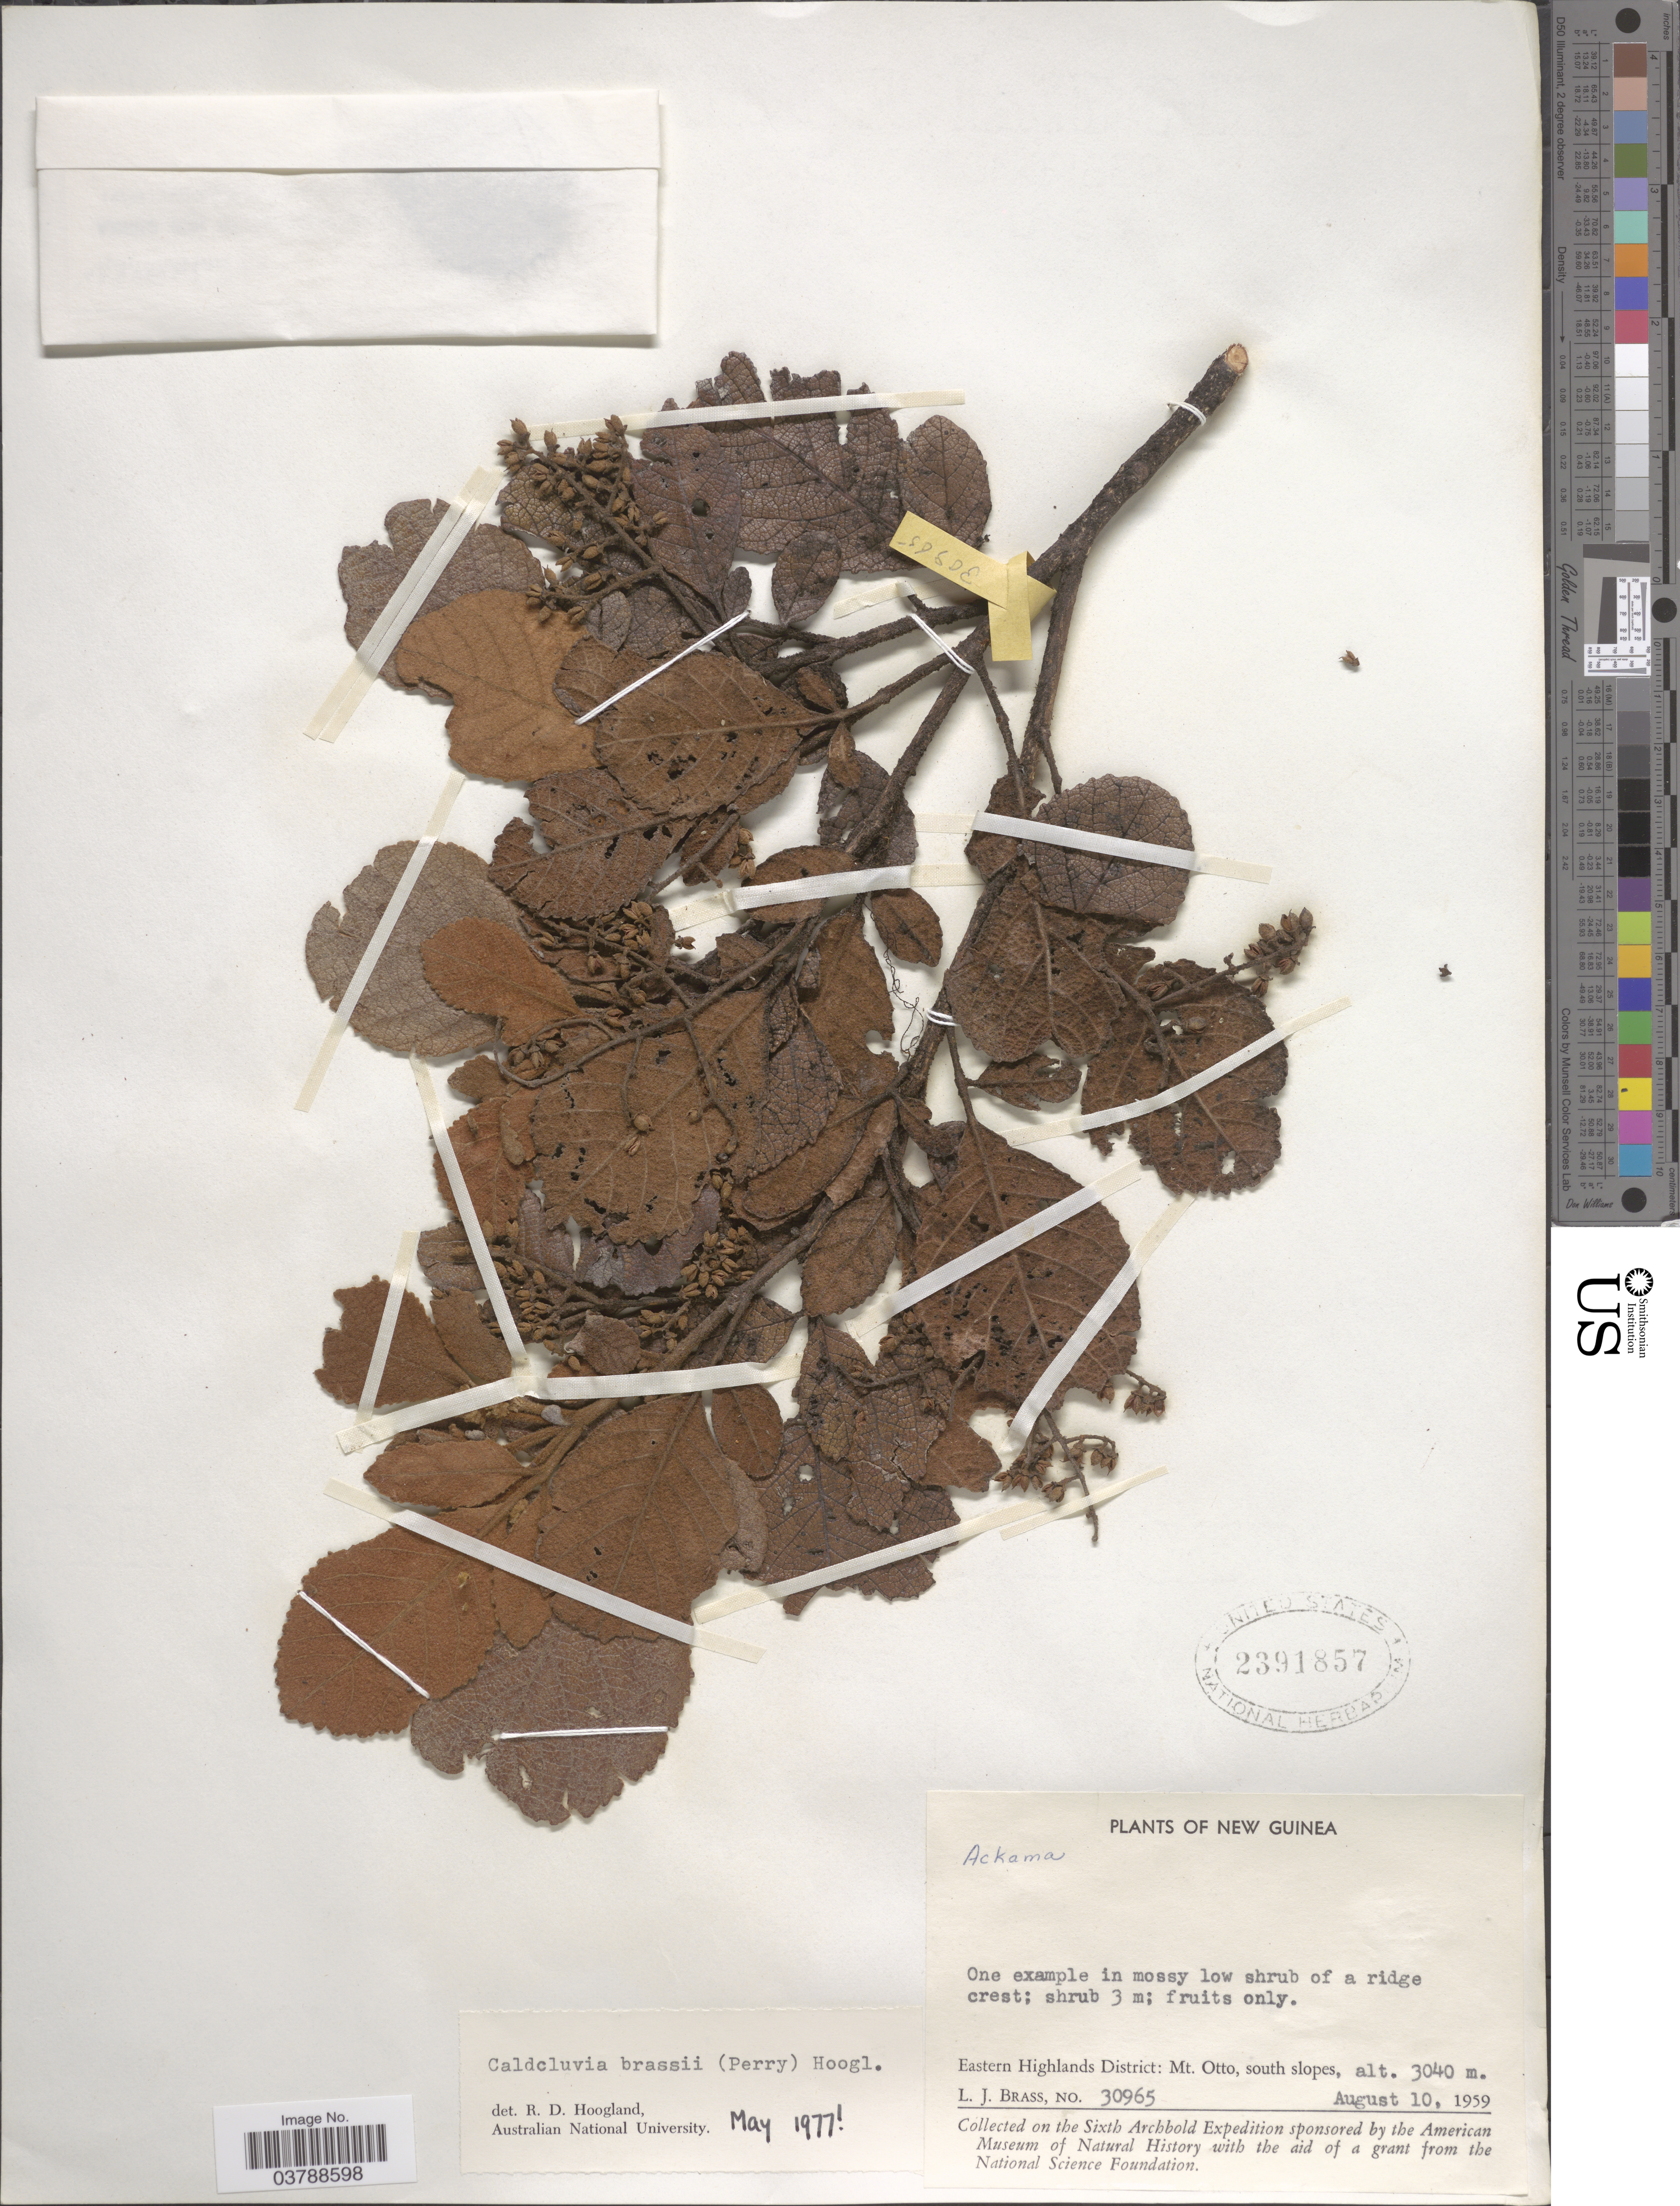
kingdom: Plantae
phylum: Tracheophyta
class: Magnoliopsida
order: Oxalidales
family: Cunoniaceae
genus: Caldcluvia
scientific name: Caldcluvia brassii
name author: (L.M. Perry) Hoogland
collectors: L. J. Brass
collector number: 30965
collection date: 1959-08-10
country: Papua New Guinea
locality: New Guinea. Eastern Highlands District: Mt. Otto, south slopes.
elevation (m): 3040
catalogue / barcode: US 2391857